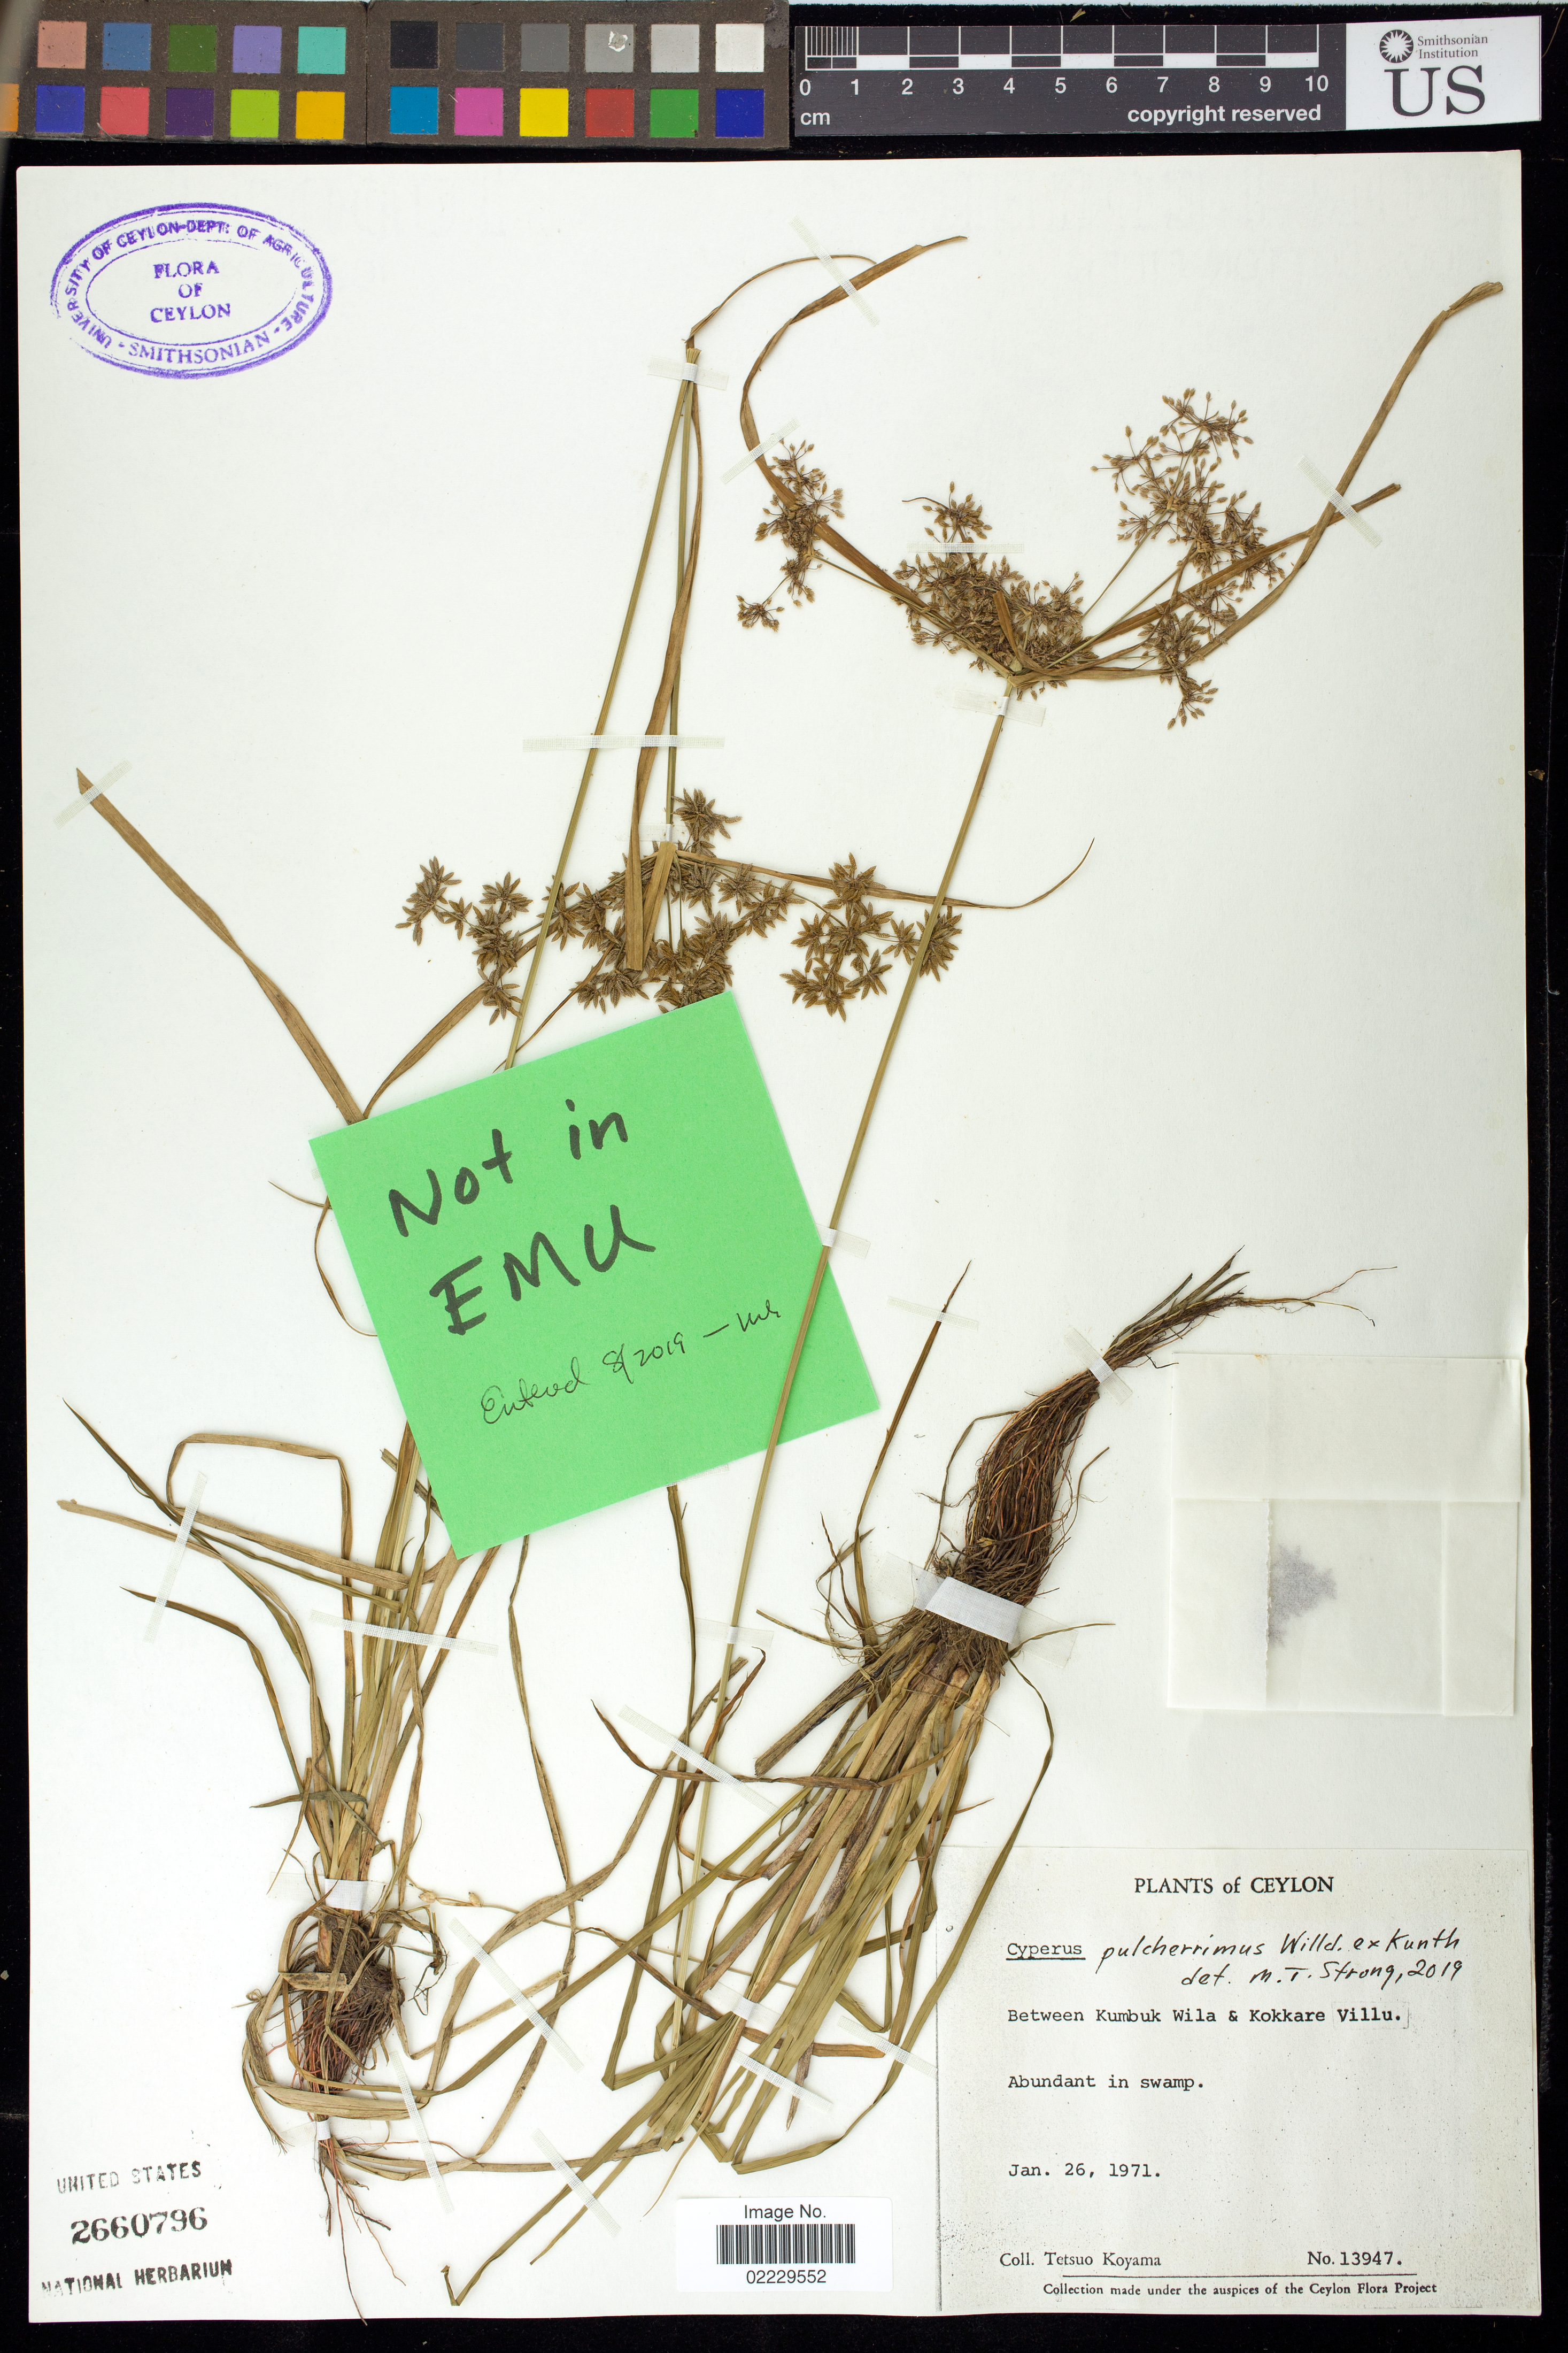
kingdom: Plantae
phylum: Tracheophyta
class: Liliopsida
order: Poales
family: Cyperaceae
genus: Cyperus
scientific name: Cyperus pulcherrimus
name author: Kunth ex Willd.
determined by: Strong, M. T., (US), Smithsonian Institution - National Museum of Natural History (UNITED STATES)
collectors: T. Koyama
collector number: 13947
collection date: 1971-01-26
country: Sri Lanka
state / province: North Central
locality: Between Kumbuk Wila & Kokkare Villu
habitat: In swamp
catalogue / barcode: US 2660796